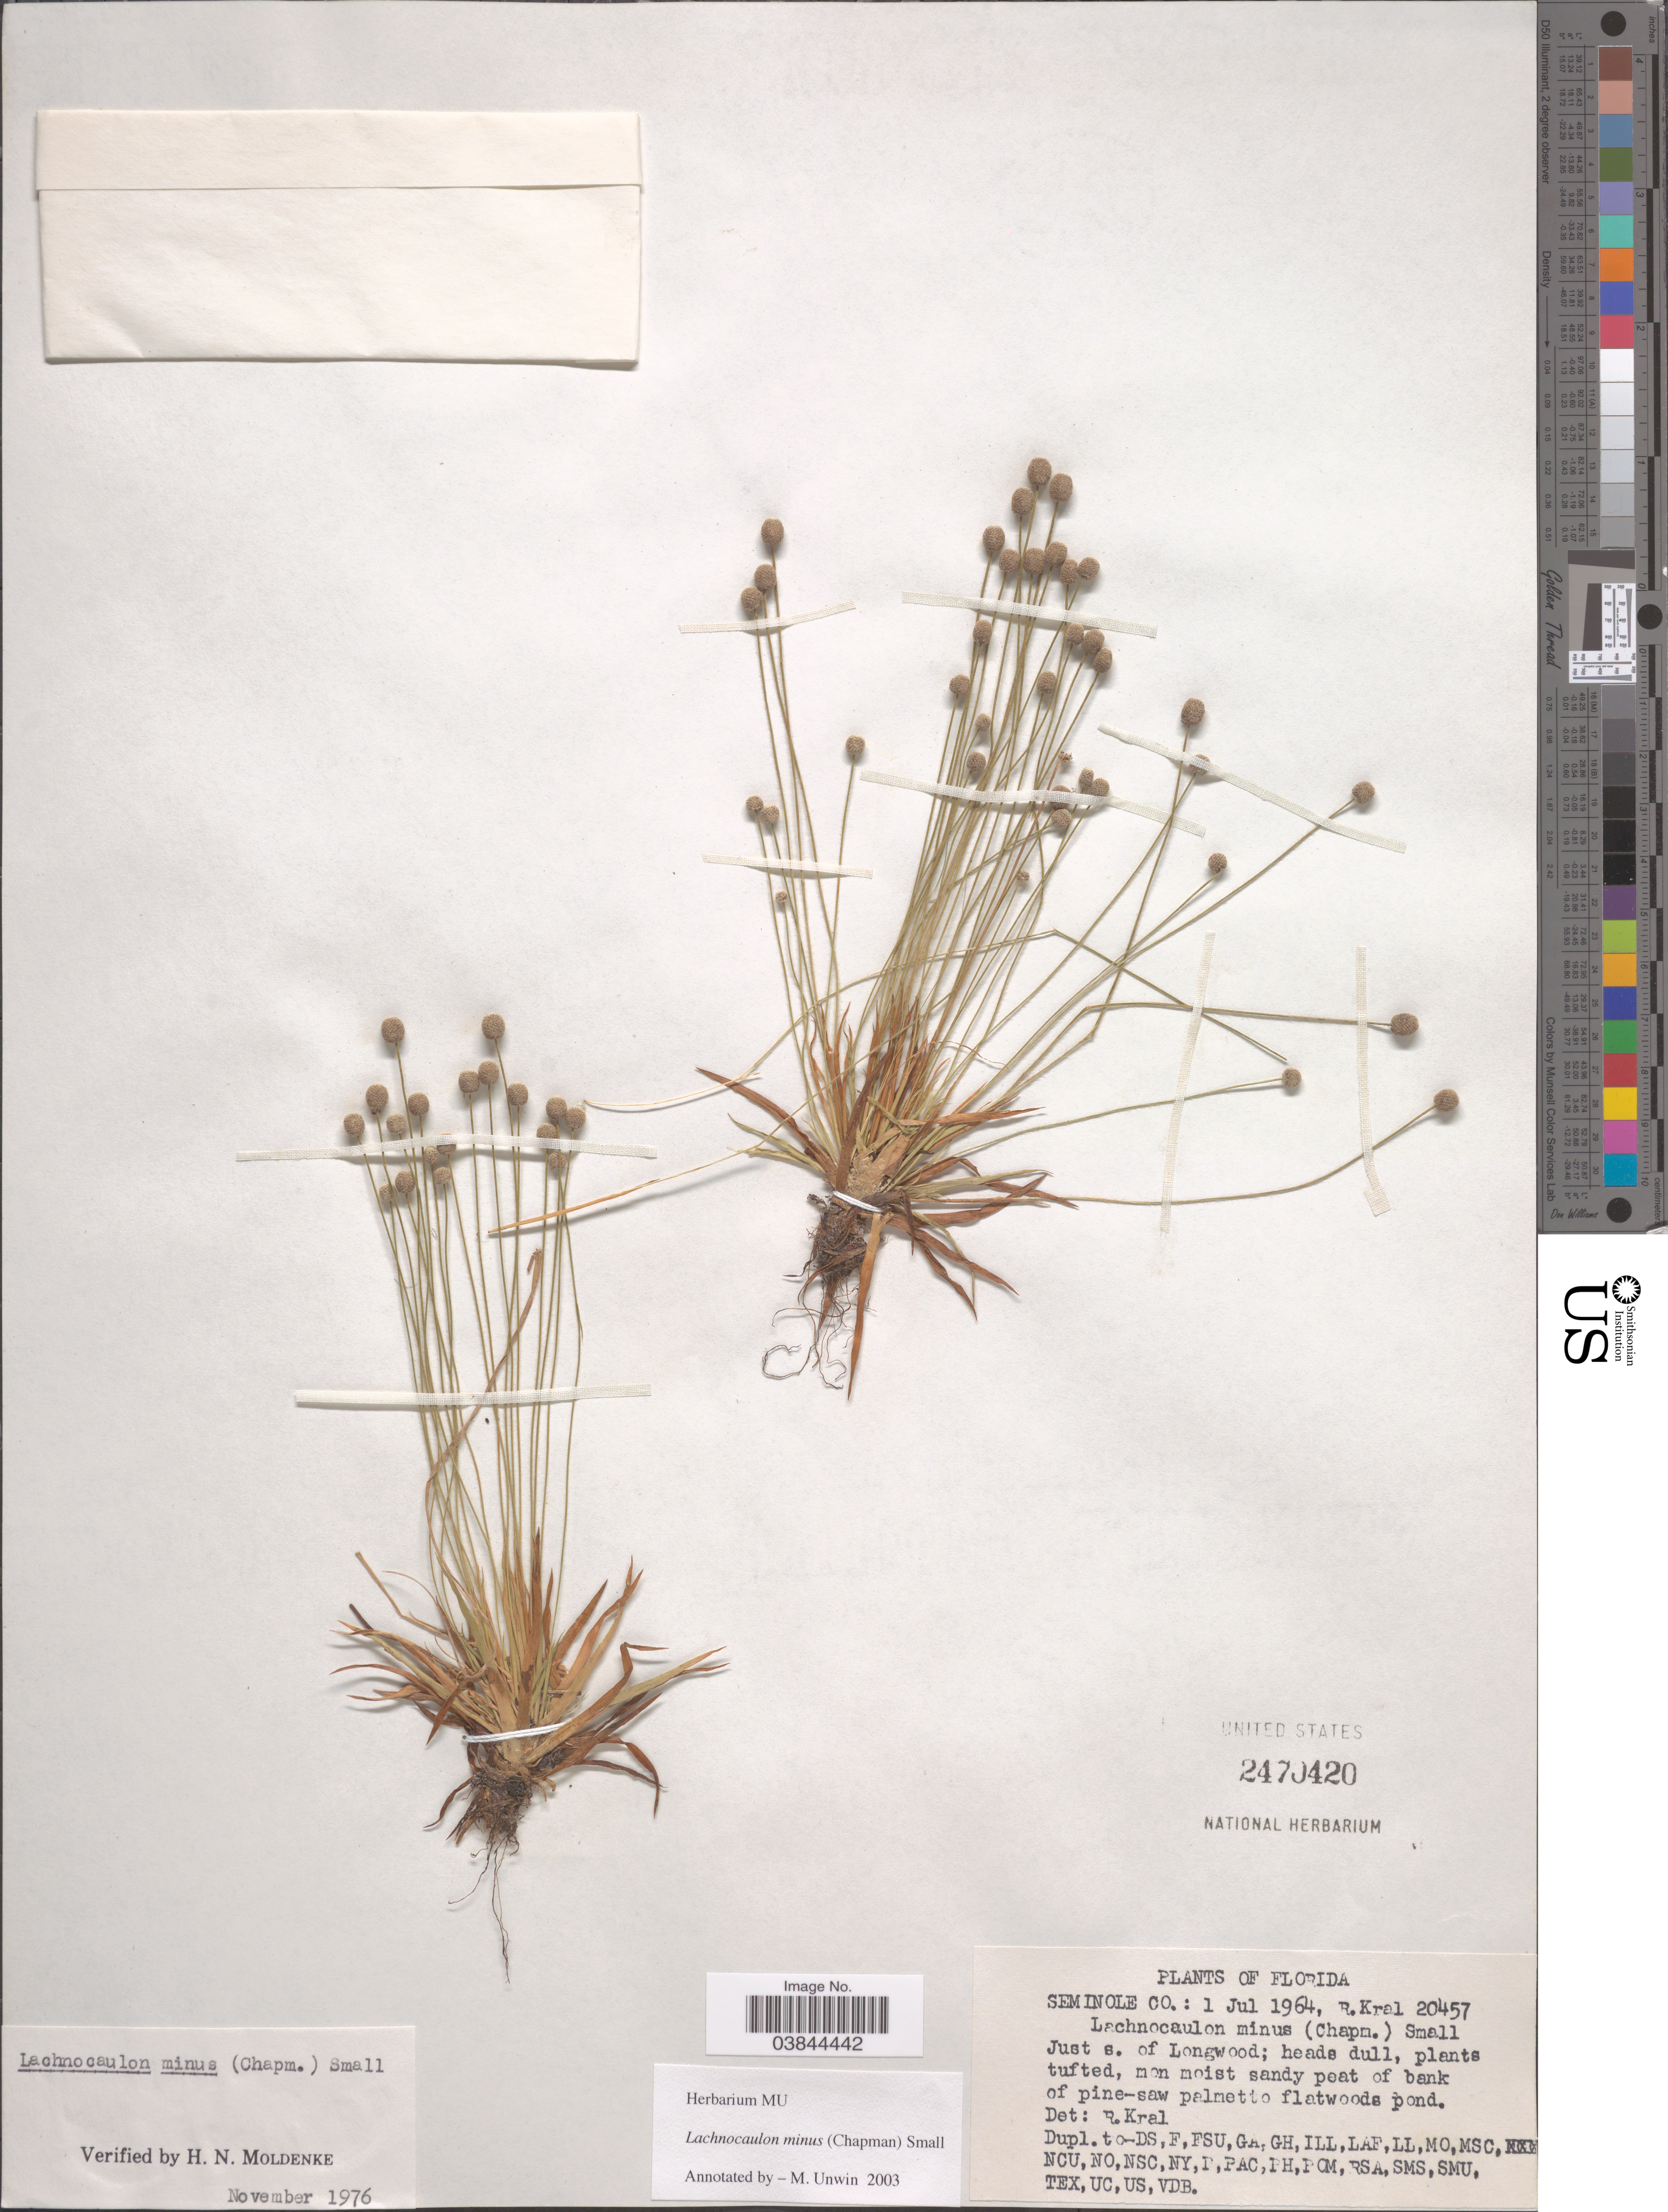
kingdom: Plantae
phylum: Tracheophyta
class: Liliopsida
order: Poales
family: Eriocaulaceae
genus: Lachnocaulon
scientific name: Lachnocaulon minus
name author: (Chapm.) Small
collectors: R. Kral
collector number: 20457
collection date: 1964-07-01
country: United States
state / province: Florida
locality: Seminole Co: Just s. of Longwood.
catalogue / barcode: US 2470420